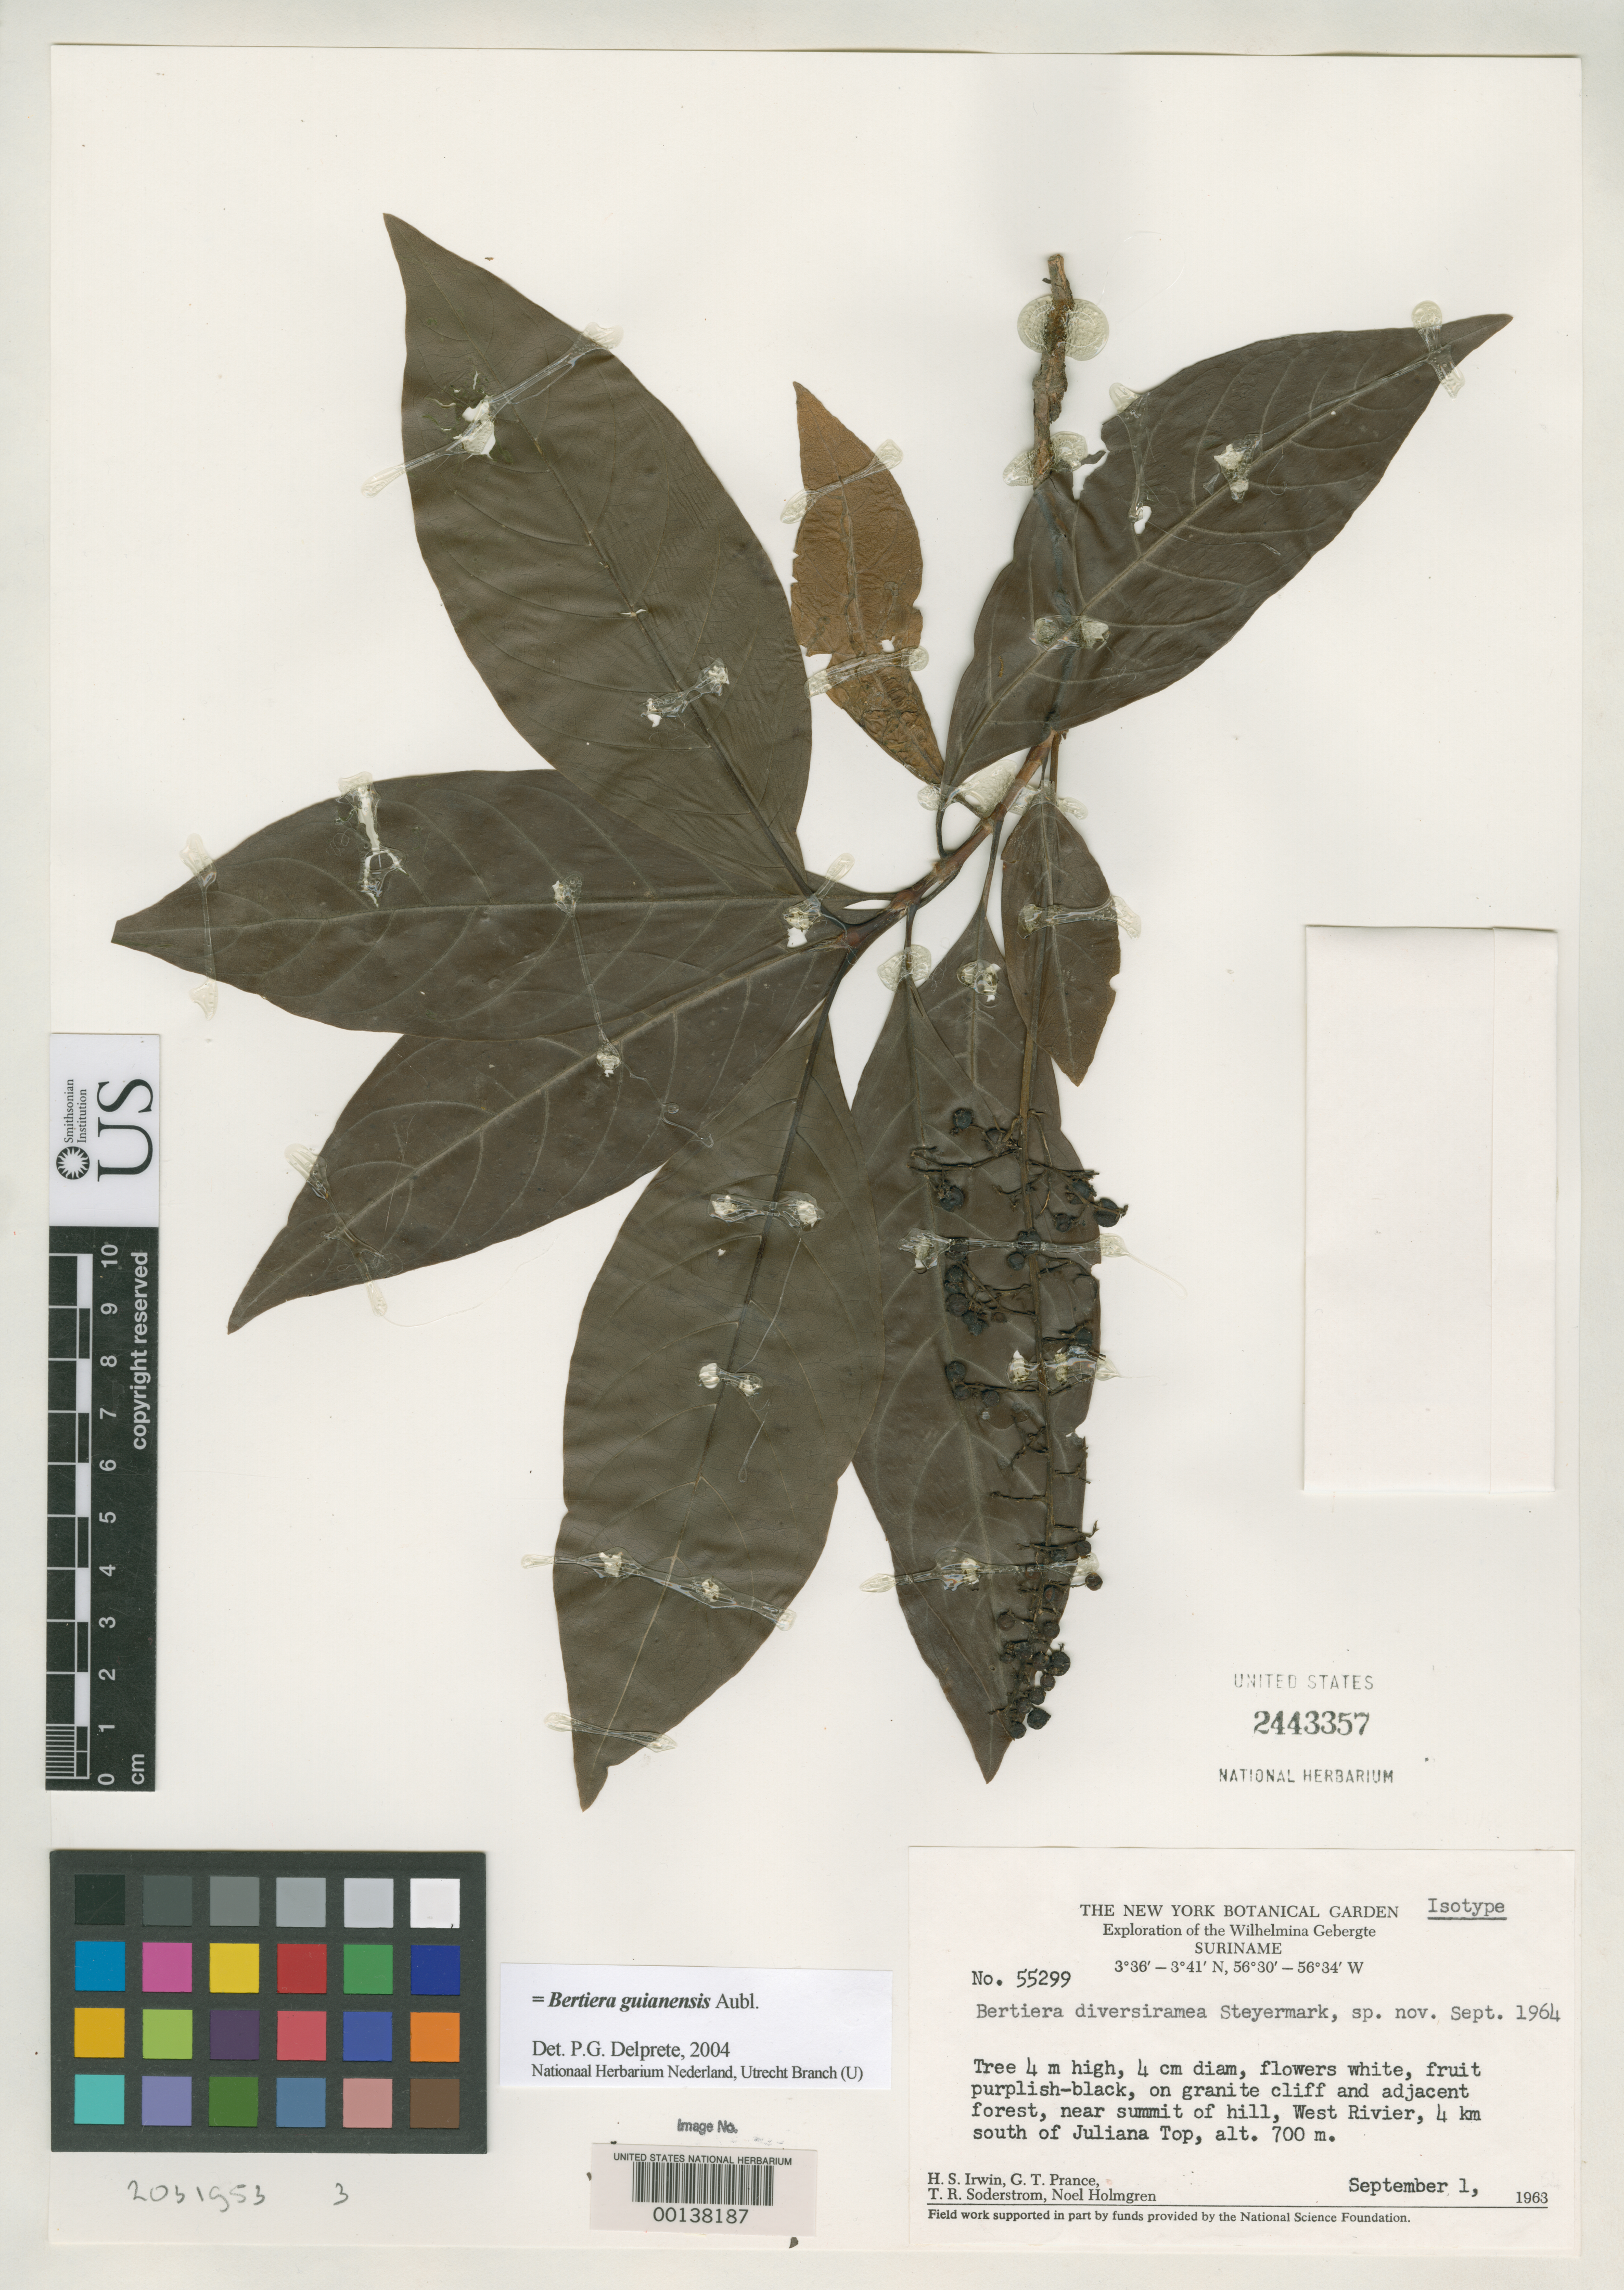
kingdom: Plantae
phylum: Tracheophyta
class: Magnoliopsida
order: Gentianales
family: Rubiaceae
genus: Bertiera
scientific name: Bertiera diversiramea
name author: Steyerm.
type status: Isotype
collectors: H. Irwin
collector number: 55299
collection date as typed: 01 Sep 1963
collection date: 1963-09-01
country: Suriname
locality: Wilhelmina Mountains, Juliana Top.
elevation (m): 700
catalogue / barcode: US 2443357